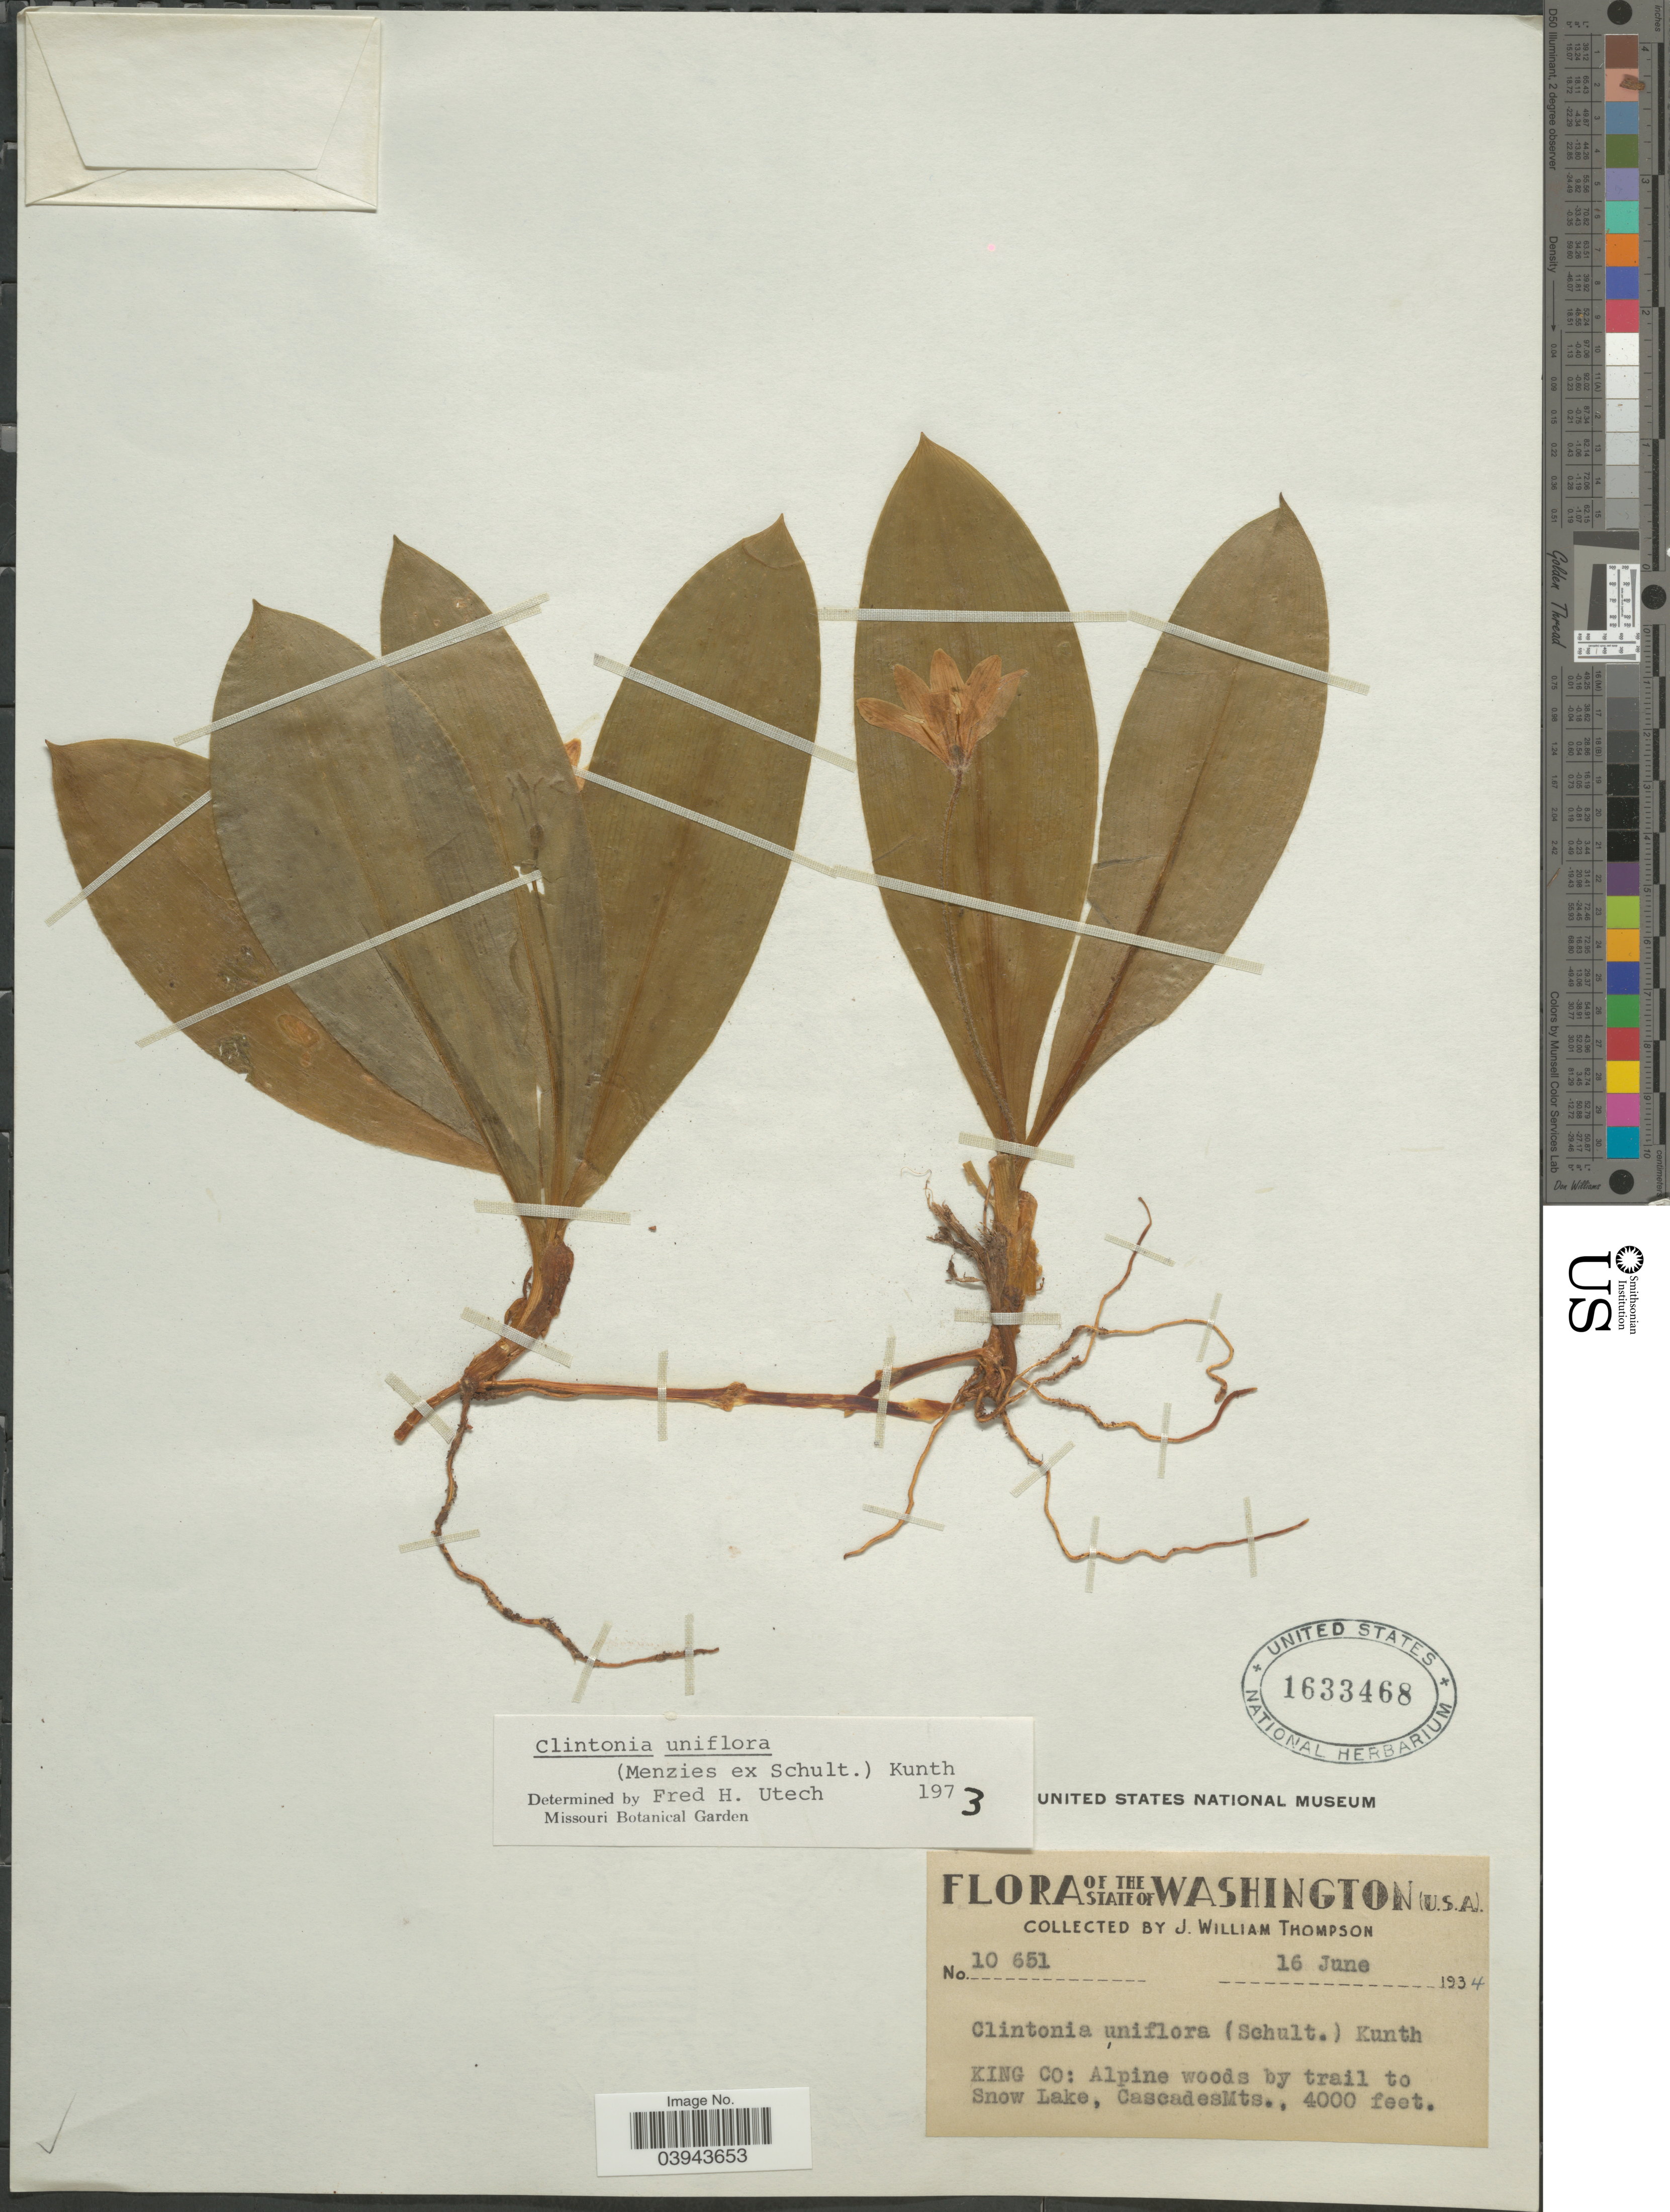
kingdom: Plantae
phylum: Tracheophyta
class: Liliopsida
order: Liliales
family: Liliaceae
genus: Clintonia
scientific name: Clintonia uniflora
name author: Kunth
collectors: J. W. Thompson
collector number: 10651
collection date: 1934-06-16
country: United States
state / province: Washington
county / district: King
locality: King Co: Alpine woods by trail to Snow Lake, Cascades Mts.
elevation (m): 1219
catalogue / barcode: US 1633468